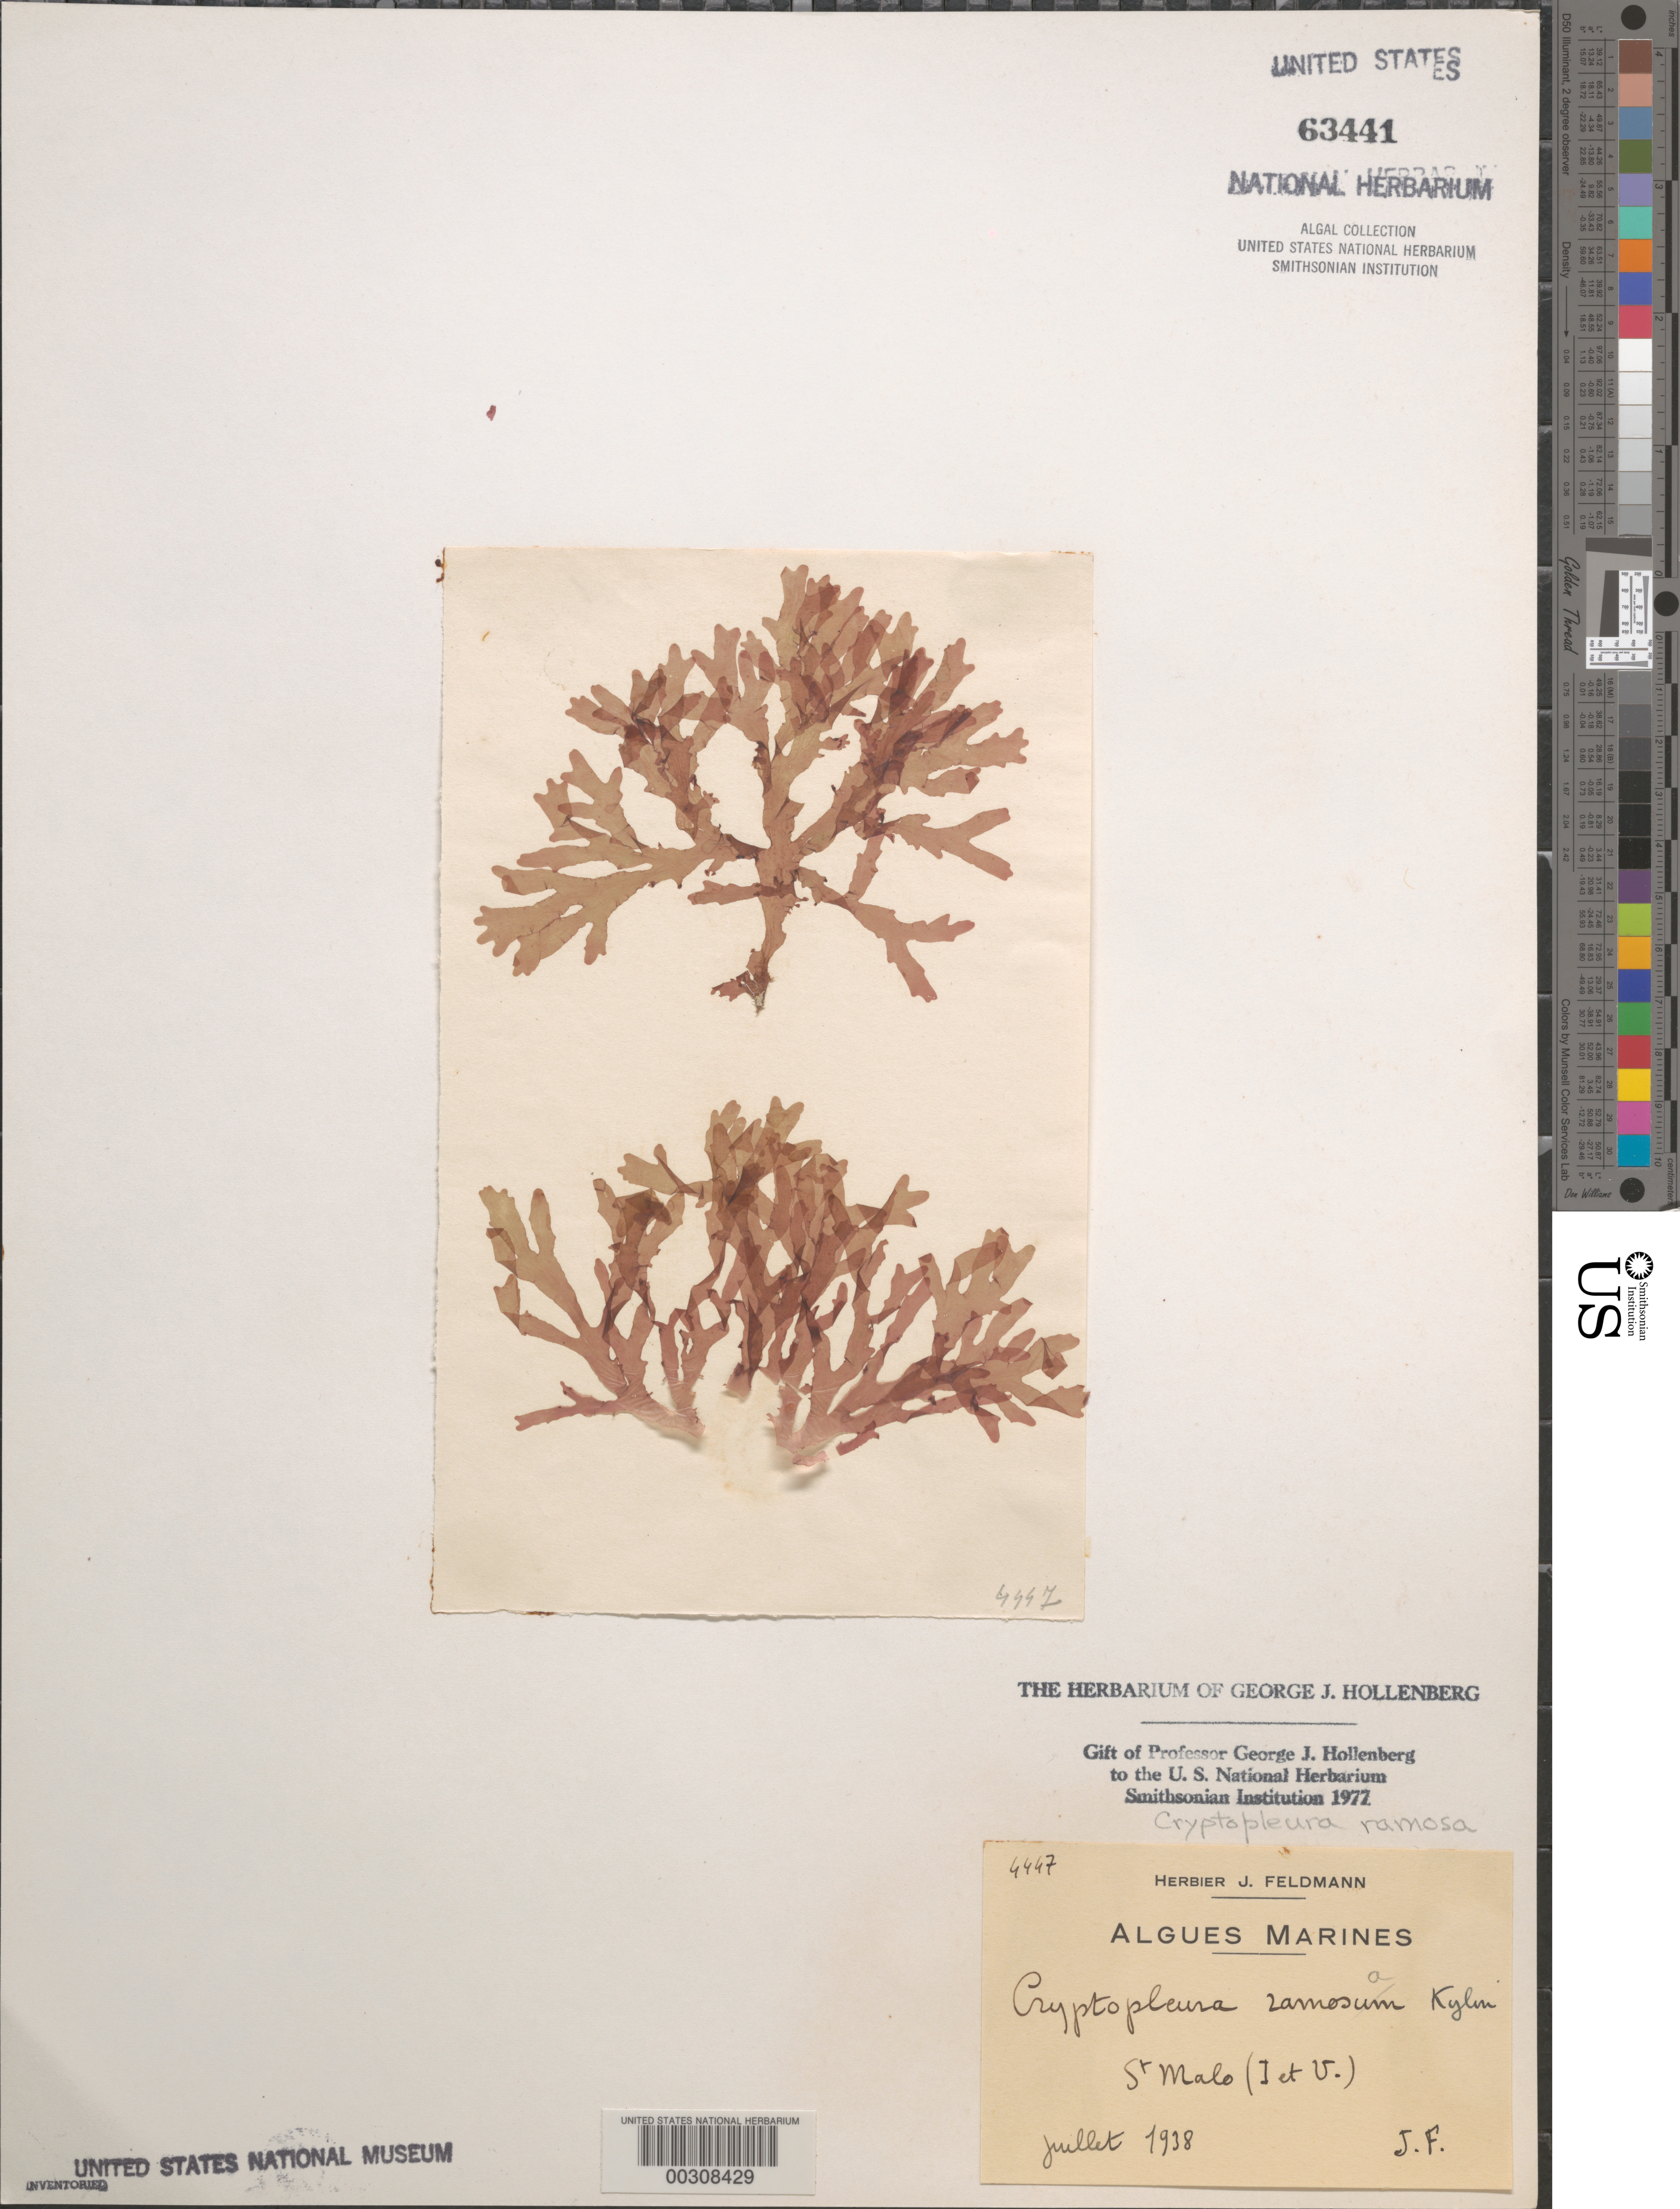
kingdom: Plantae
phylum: Rhodophyta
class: Florideophyceae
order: Ceramiales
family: Delesseriaceae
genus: Cryptopleura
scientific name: Cryptopleura ramosa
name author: (Huds.) L.M. Newton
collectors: J. Feldmann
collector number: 4447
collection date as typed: Jul 1938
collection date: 1938-07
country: France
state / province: Bretagne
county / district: Ille-et-Vilaine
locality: St. Malo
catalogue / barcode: US 63441